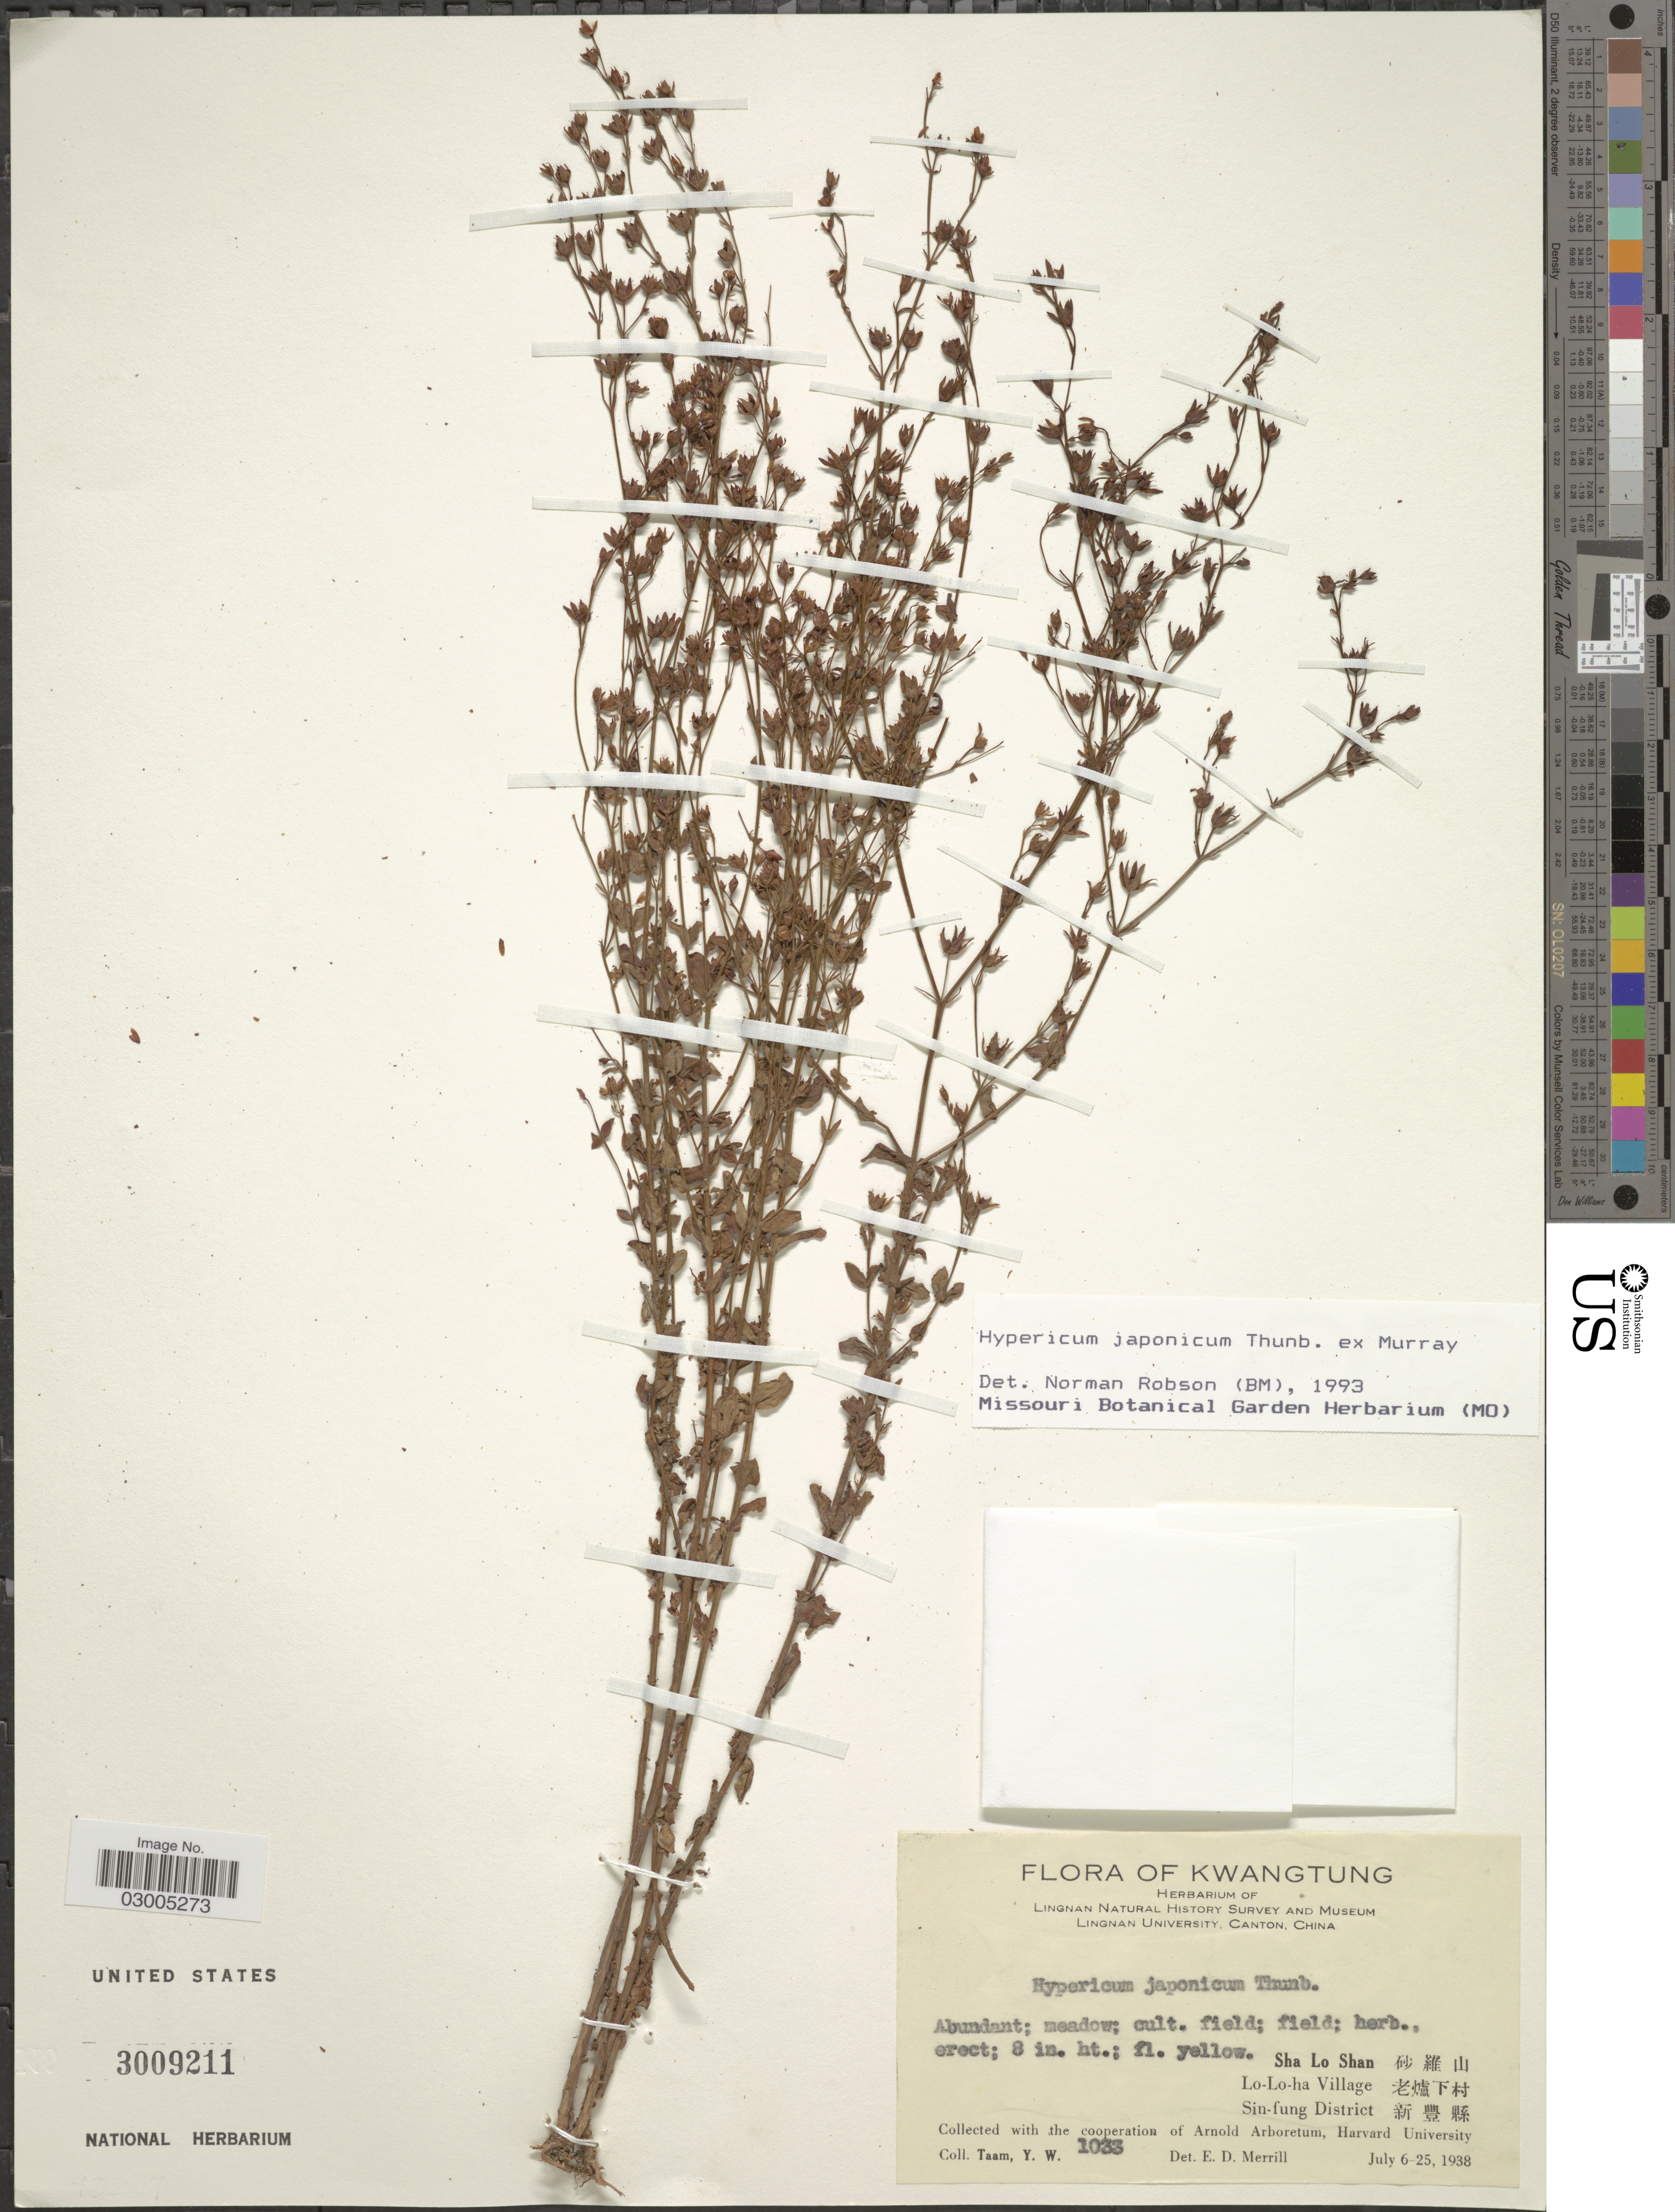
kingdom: Plantae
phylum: Tracheophyta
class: Magnoliopsida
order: Malpighiales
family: Hypericaceae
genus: Hypericum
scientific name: Hypericum japonicum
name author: Thunb.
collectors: Y. W. Taam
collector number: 1033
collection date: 1938-07-06/1938-07-25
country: China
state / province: Guangdong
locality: Sha Lo Shan. Lo-Lo-ha Village. Sin-fung District.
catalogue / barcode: US 3009211